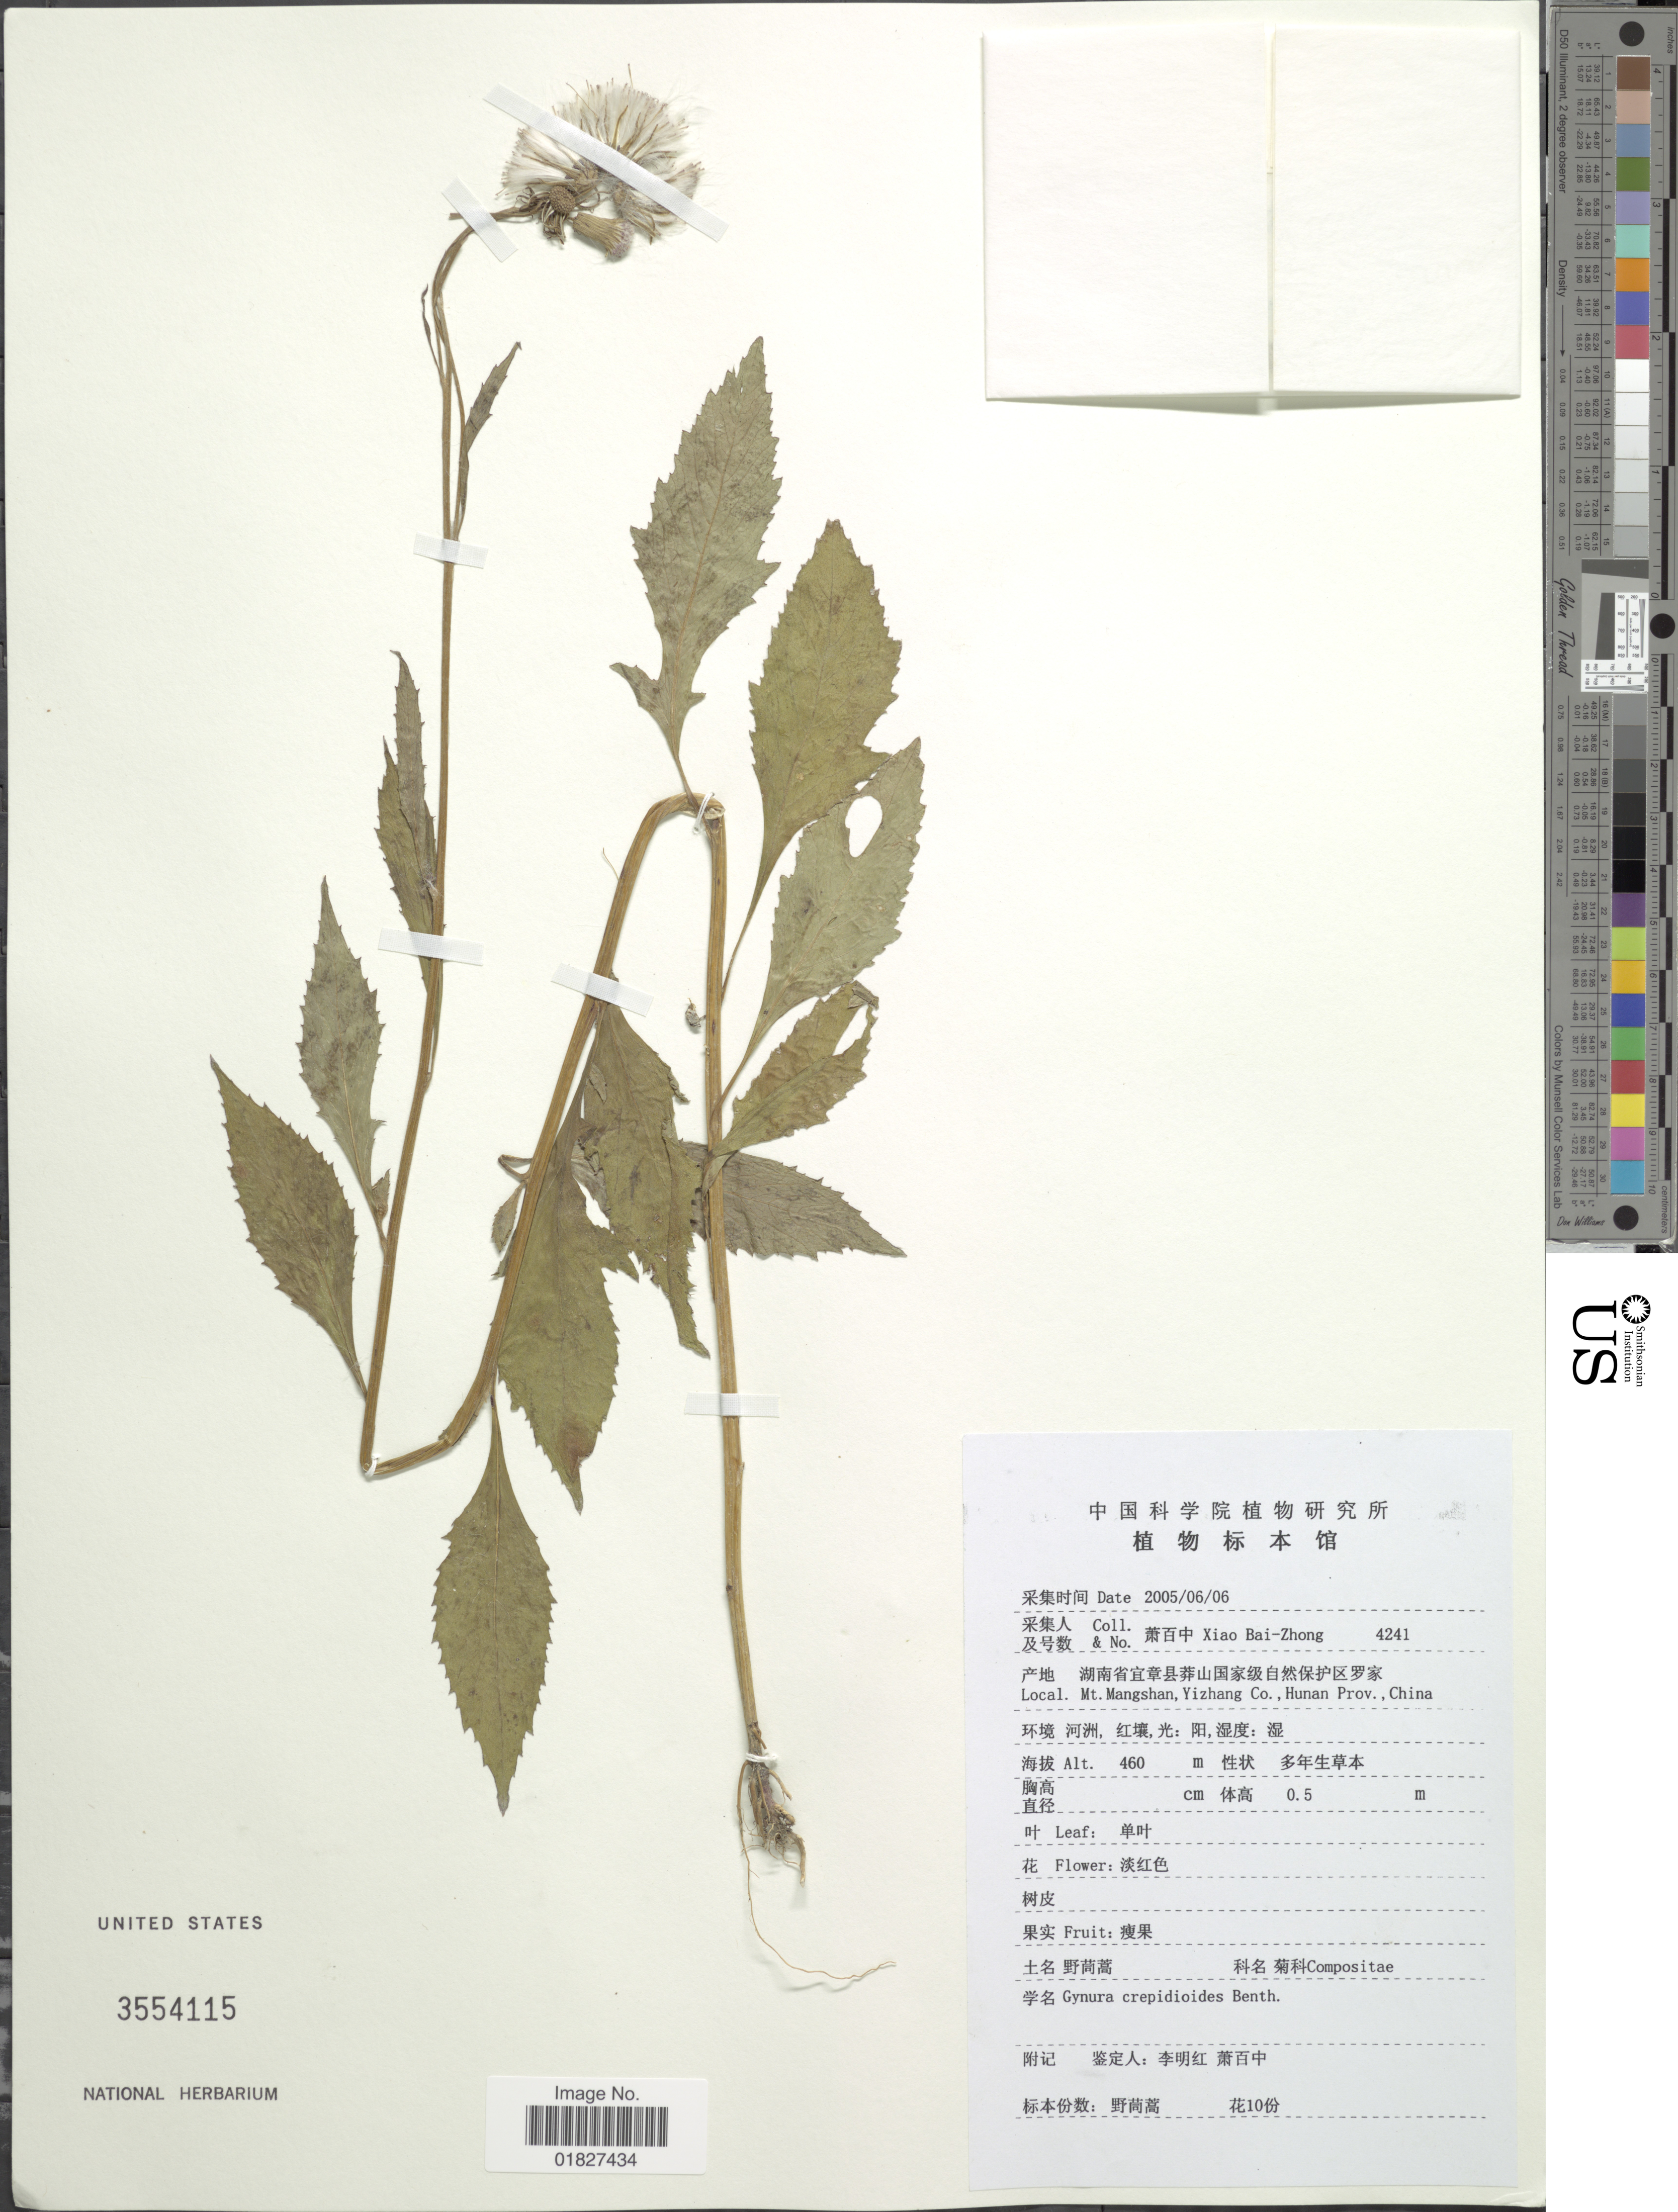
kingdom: Plantae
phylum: Tracheophyta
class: Magnoliopsida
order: Asterales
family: Asteraceae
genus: Crassocephalum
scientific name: Crassocephalum crepidioides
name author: (Benth.) S. Moore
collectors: B. Z. Xiao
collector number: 4241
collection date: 2005-06-06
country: China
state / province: Hunan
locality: Mt. Mangshan, Yizhang Co.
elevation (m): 460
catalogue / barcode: US 3554115